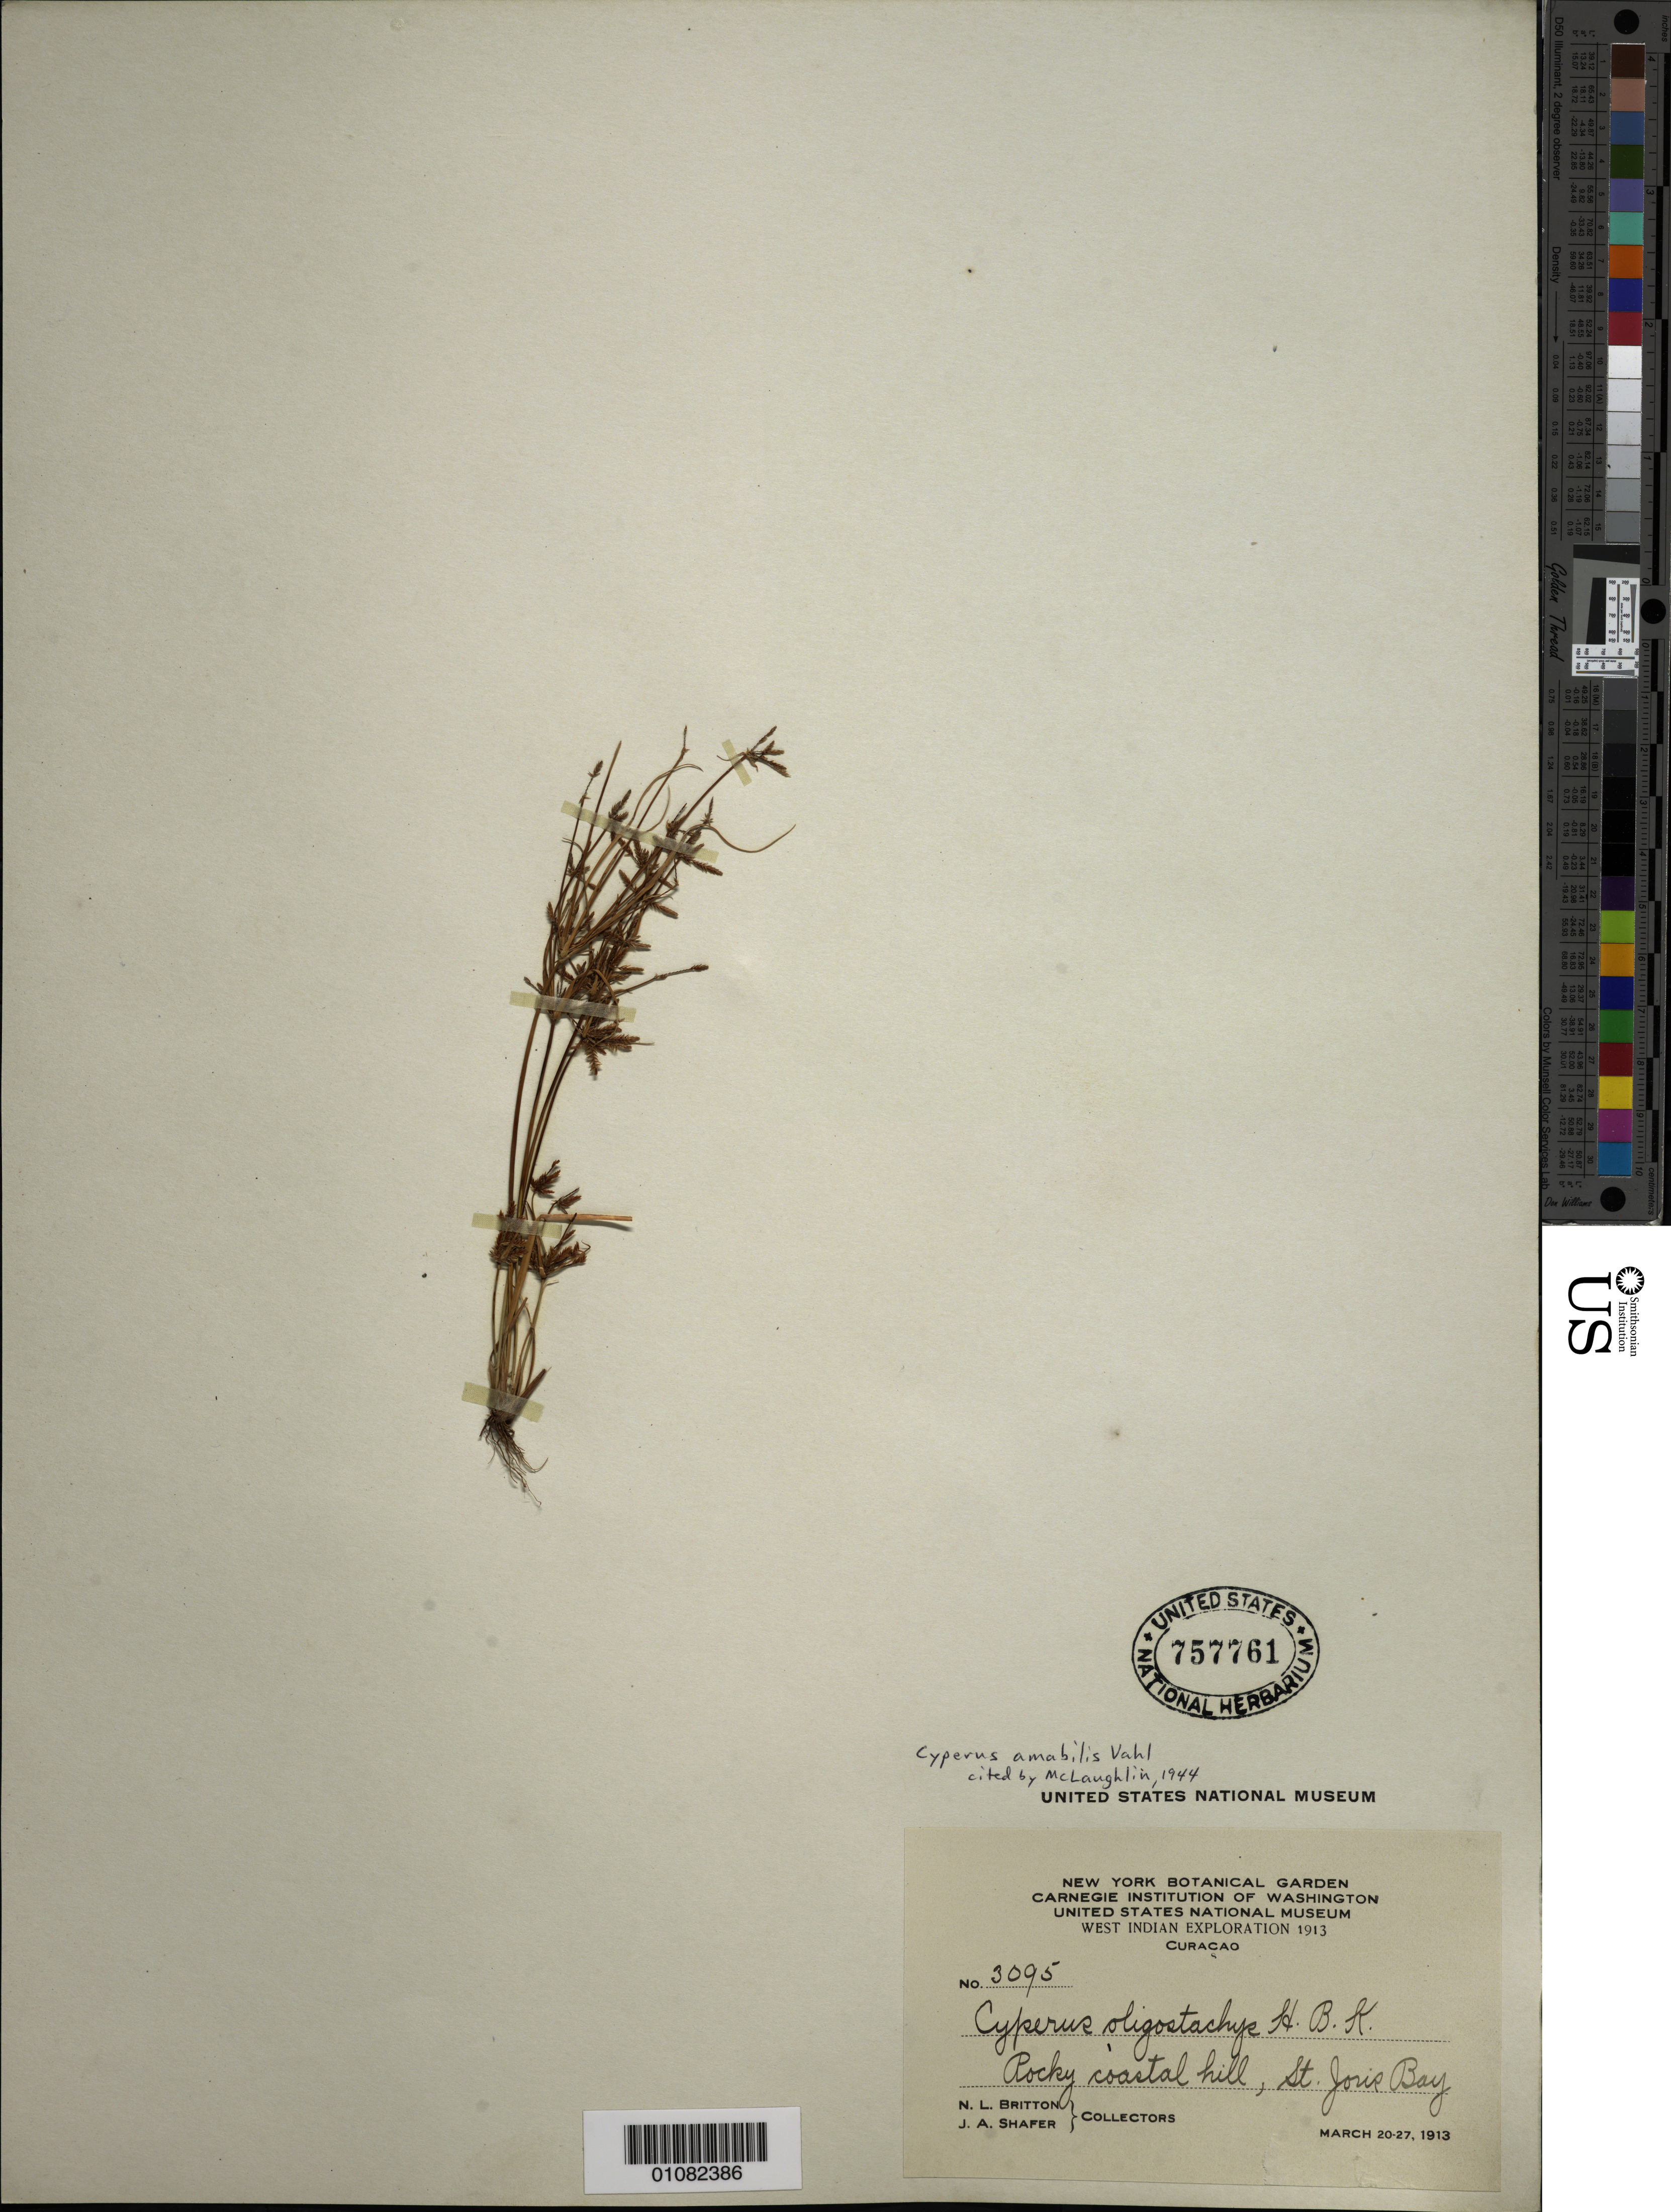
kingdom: Plantae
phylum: Tracheophyta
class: Liliopsida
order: Poales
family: Cyperaceae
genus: Cyperus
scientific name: Cyperus amabilis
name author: Vahl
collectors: N. Britton & J. A. Shafer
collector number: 3095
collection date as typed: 20 Mar 1913 to 27 Mar 1913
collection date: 1913-03-20/1913-03-27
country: Curaçao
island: Curaçao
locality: St. Joris Bay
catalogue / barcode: US 757761